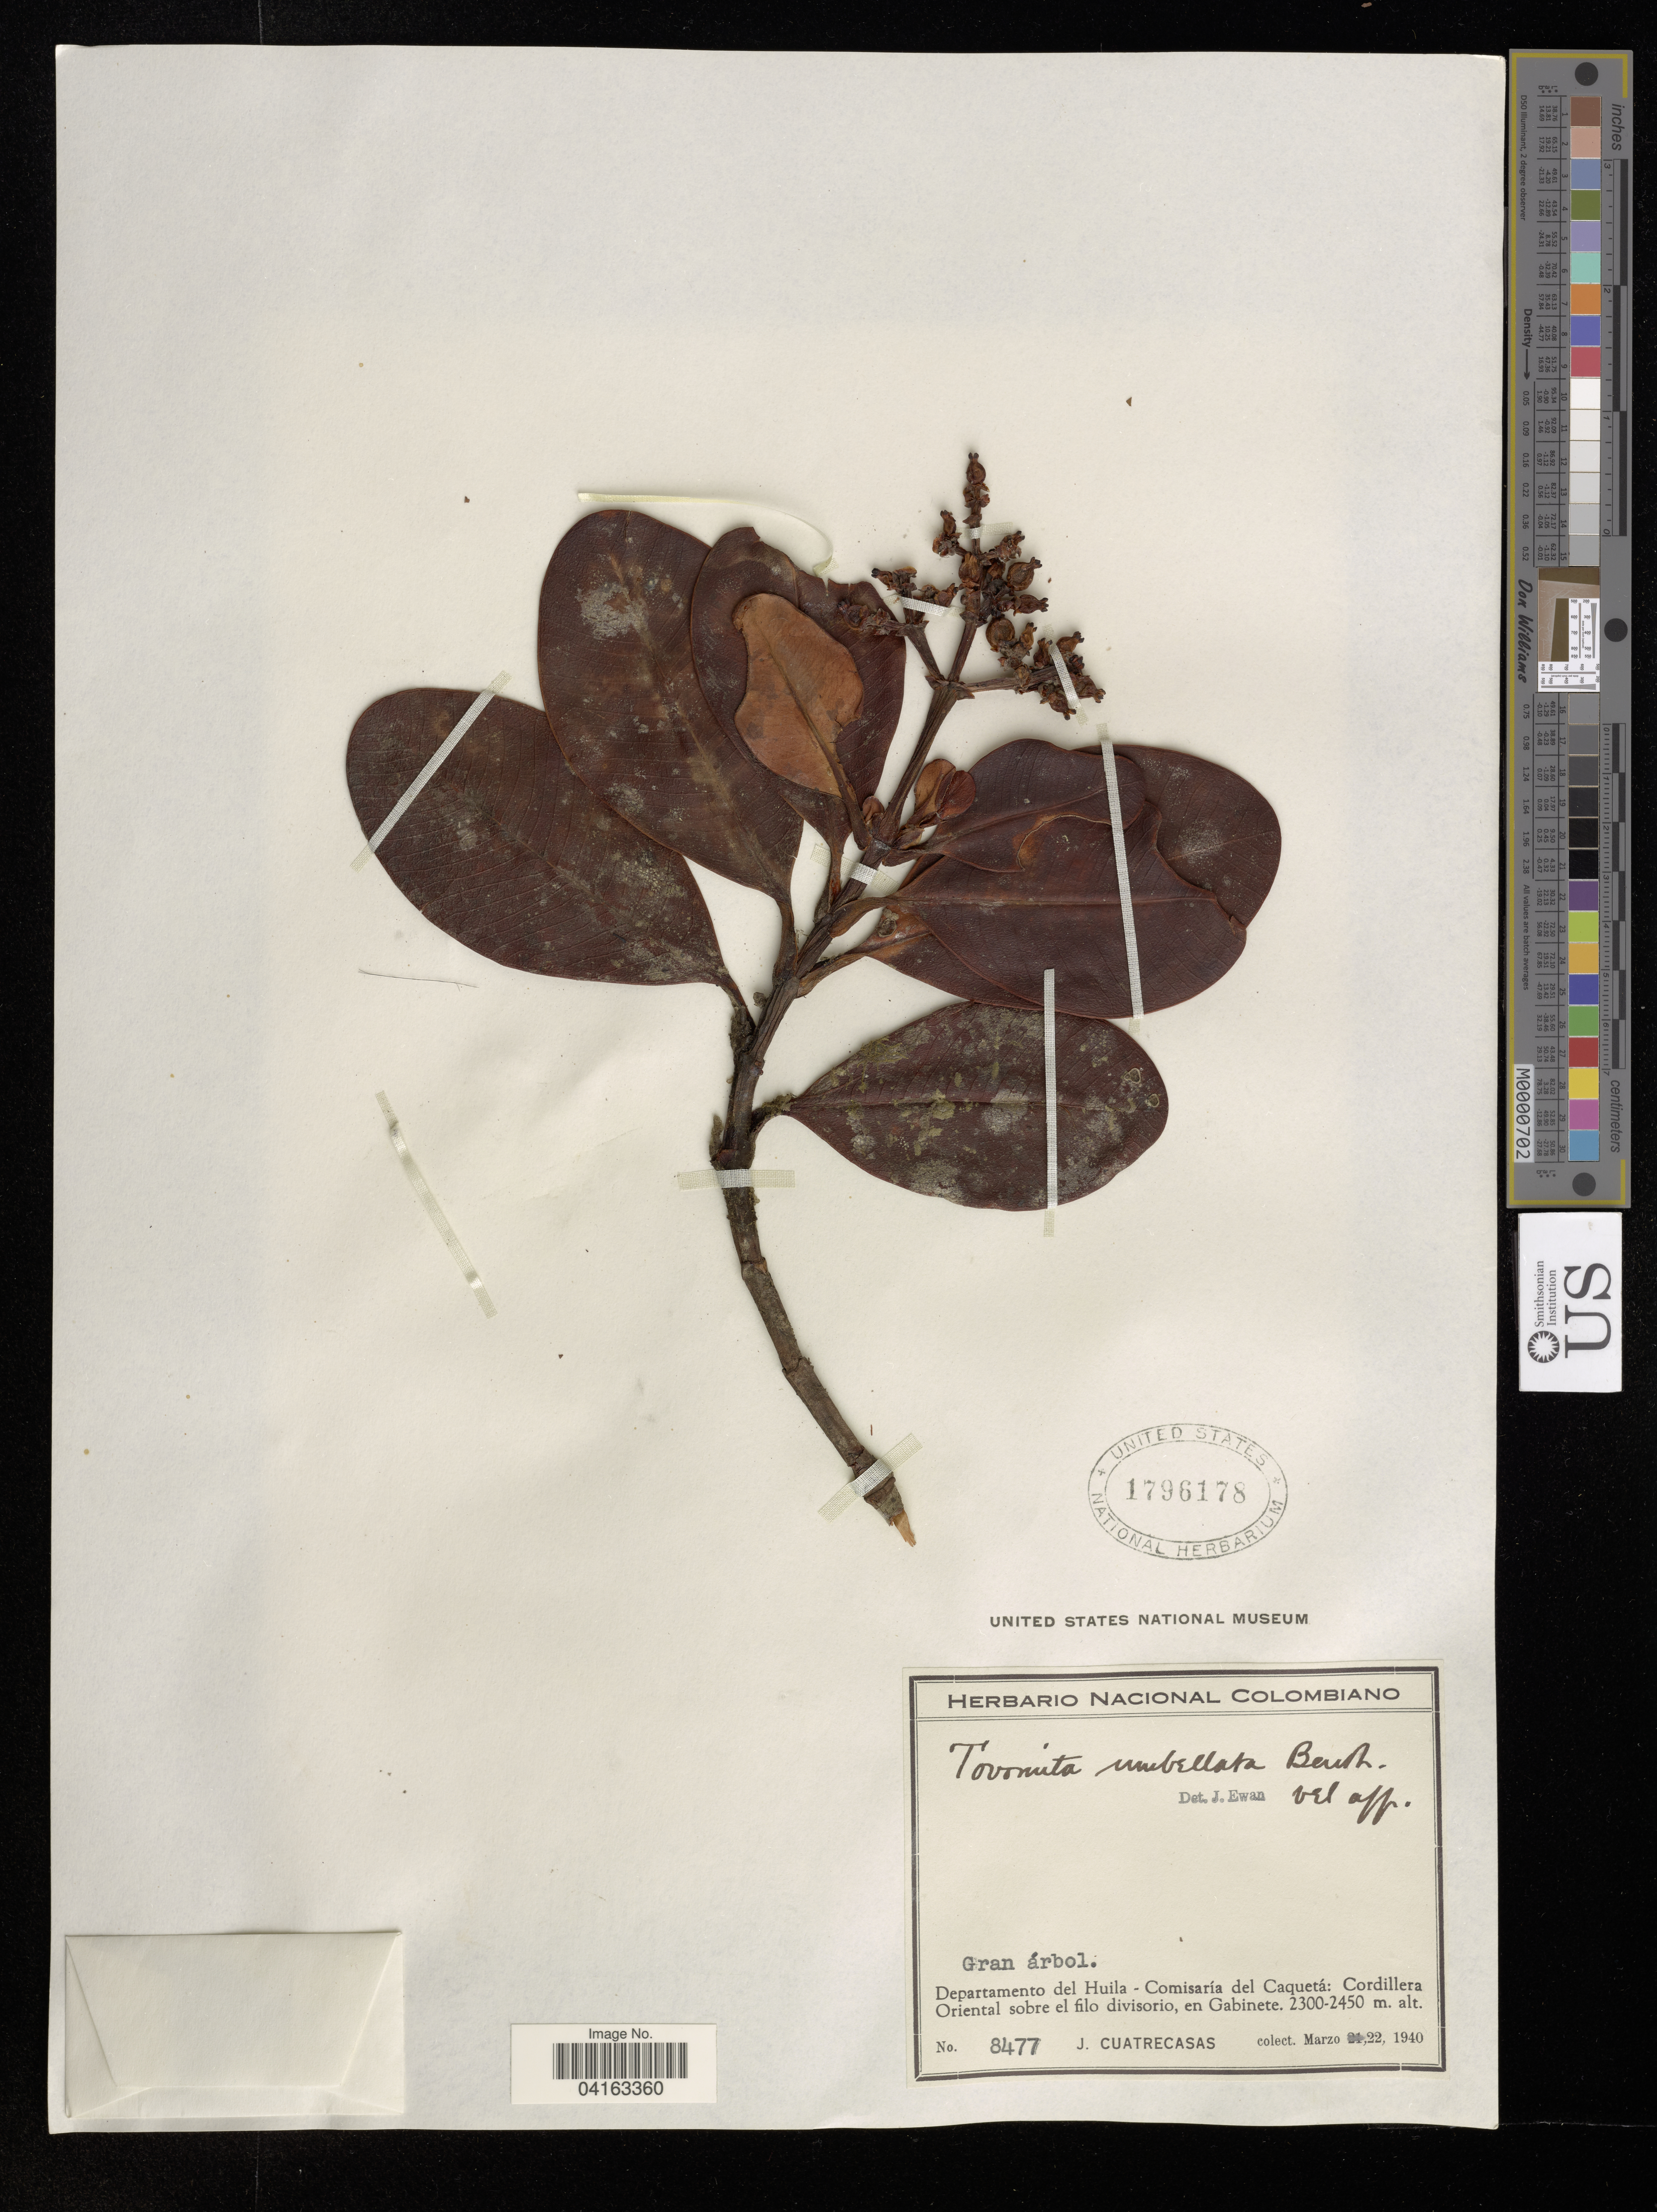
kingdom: Plantae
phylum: Tracheophyta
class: Magnoliopsida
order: Malpighiales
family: Clusiaceae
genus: Tovomita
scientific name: Tovomita umbellata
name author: Benth.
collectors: J. Cuatrecasas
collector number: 8477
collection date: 1940-03-22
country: Colombia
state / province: Huila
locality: Departamento del Huila - Comisaría del Caquetá: Cordillera Oriental sobre el filo divisorio, en Gabinete.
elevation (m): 2300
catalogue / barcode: US 1796178